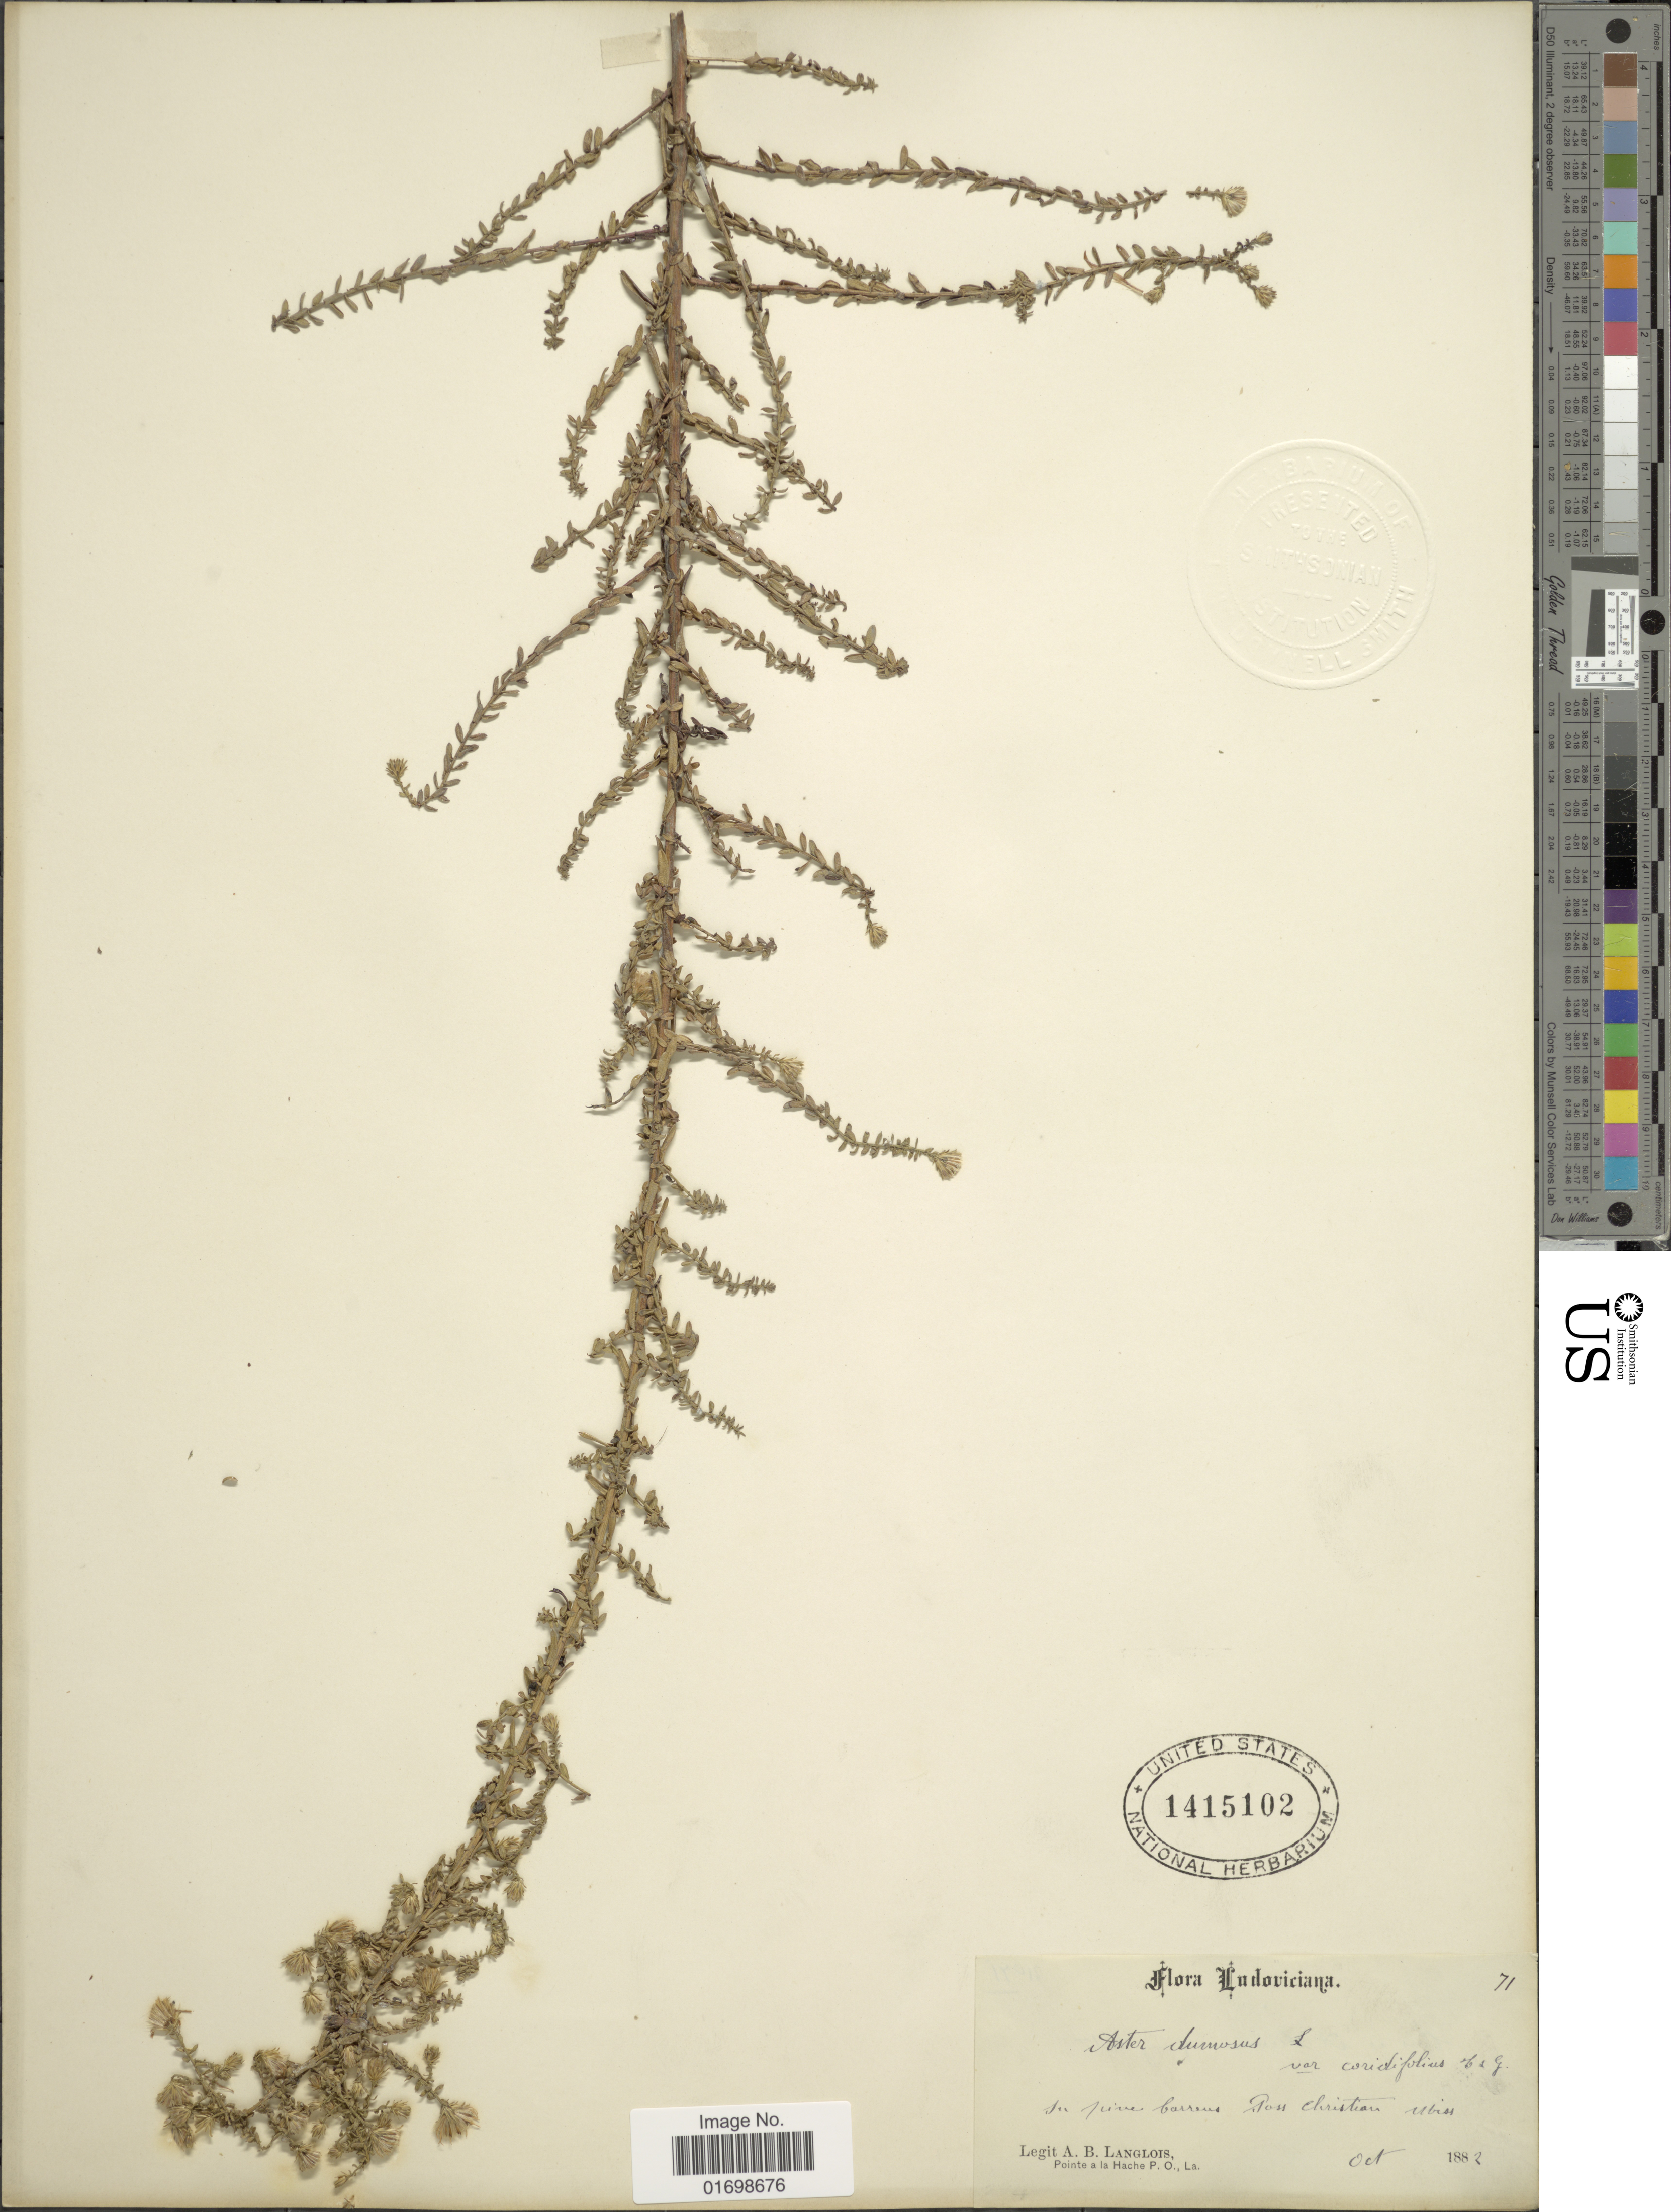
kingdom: Plantae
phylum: Tracheophyta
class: Magnoliopsida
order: Asterales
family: Asteraceae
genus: Symphyotrichum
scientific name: Symphyotrichum dumosum var. coridifolium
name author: (Michx.) Semple et al.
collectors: A. Langlois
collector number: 71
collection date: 1892-10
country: United States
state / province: Louisiana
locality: In pine barren Pass Christian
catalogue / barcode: US 1415102